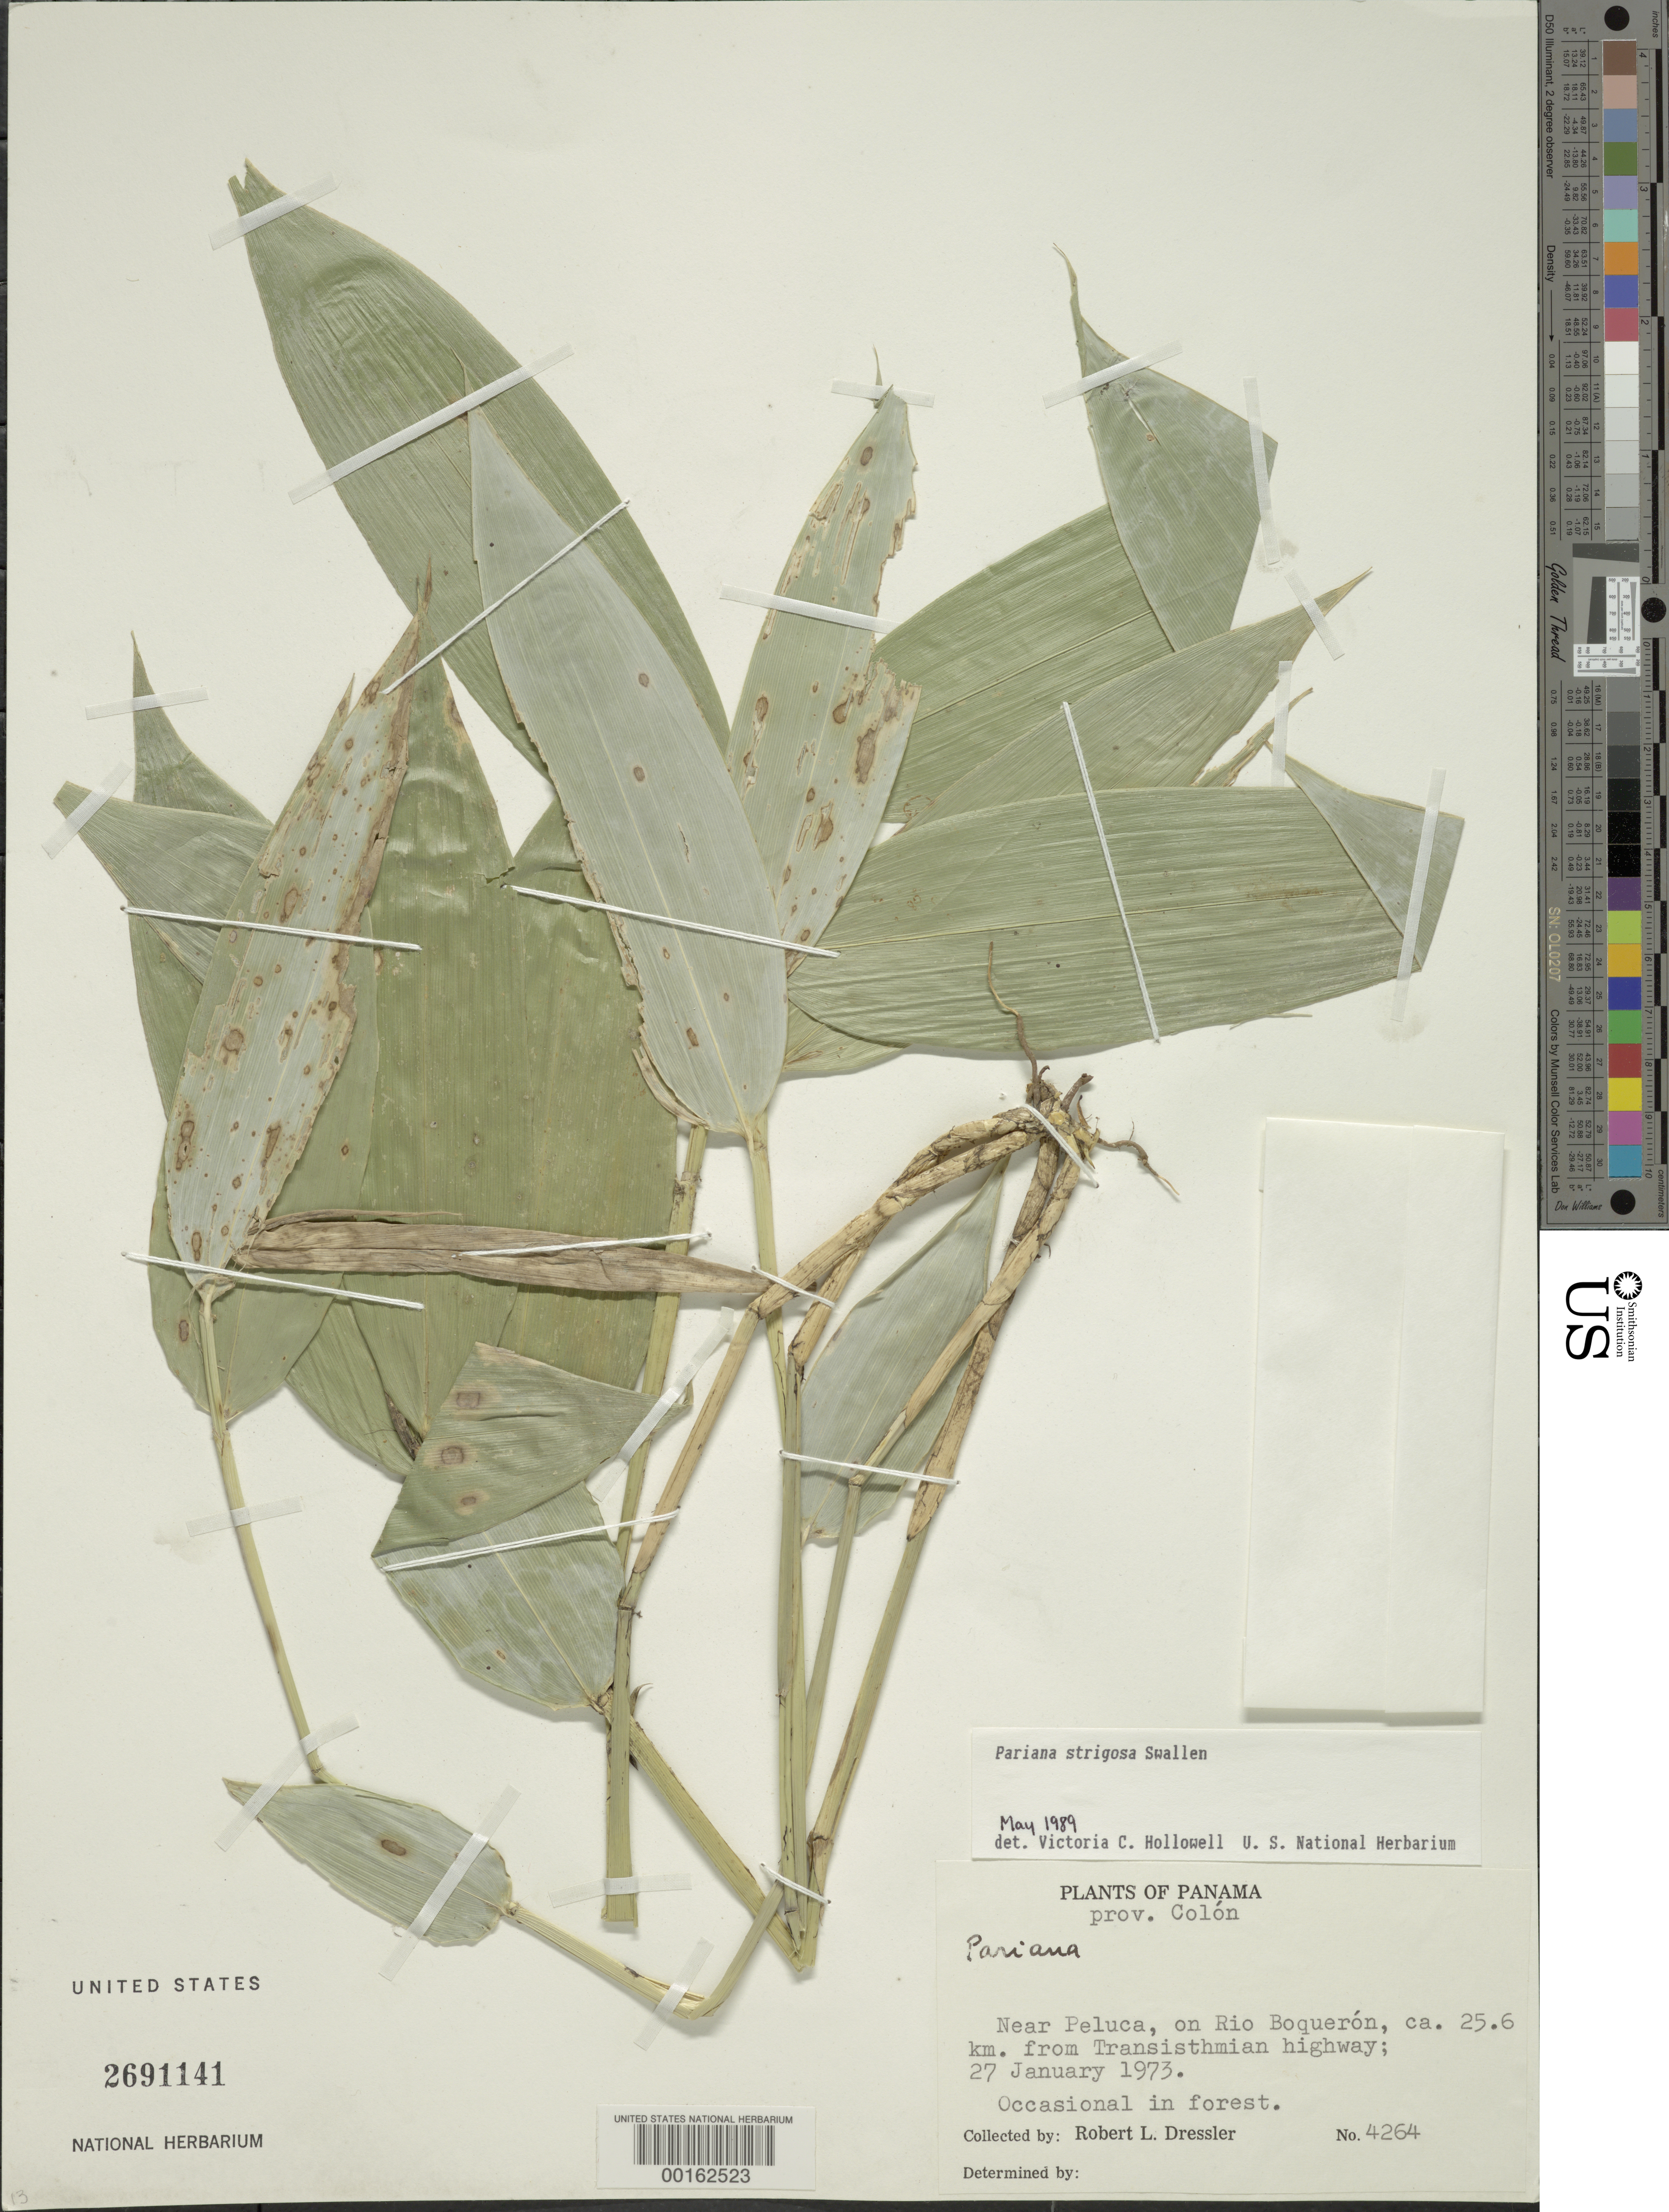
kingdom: Plantae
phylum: Tracheophyta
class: Liliopsida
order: Poales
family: Poaceae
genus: Pariana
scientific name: Pariana strigosa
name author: Swallen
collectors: R. Dressler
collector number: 4264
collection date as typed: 27 Jan 1973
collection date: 1973-01-27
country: Panama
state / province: Colón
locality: Near Peluca, on Rio Boqueron, 25.6 km from Trans-Isthmian Highway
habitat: In forest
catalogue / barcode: US 2691141